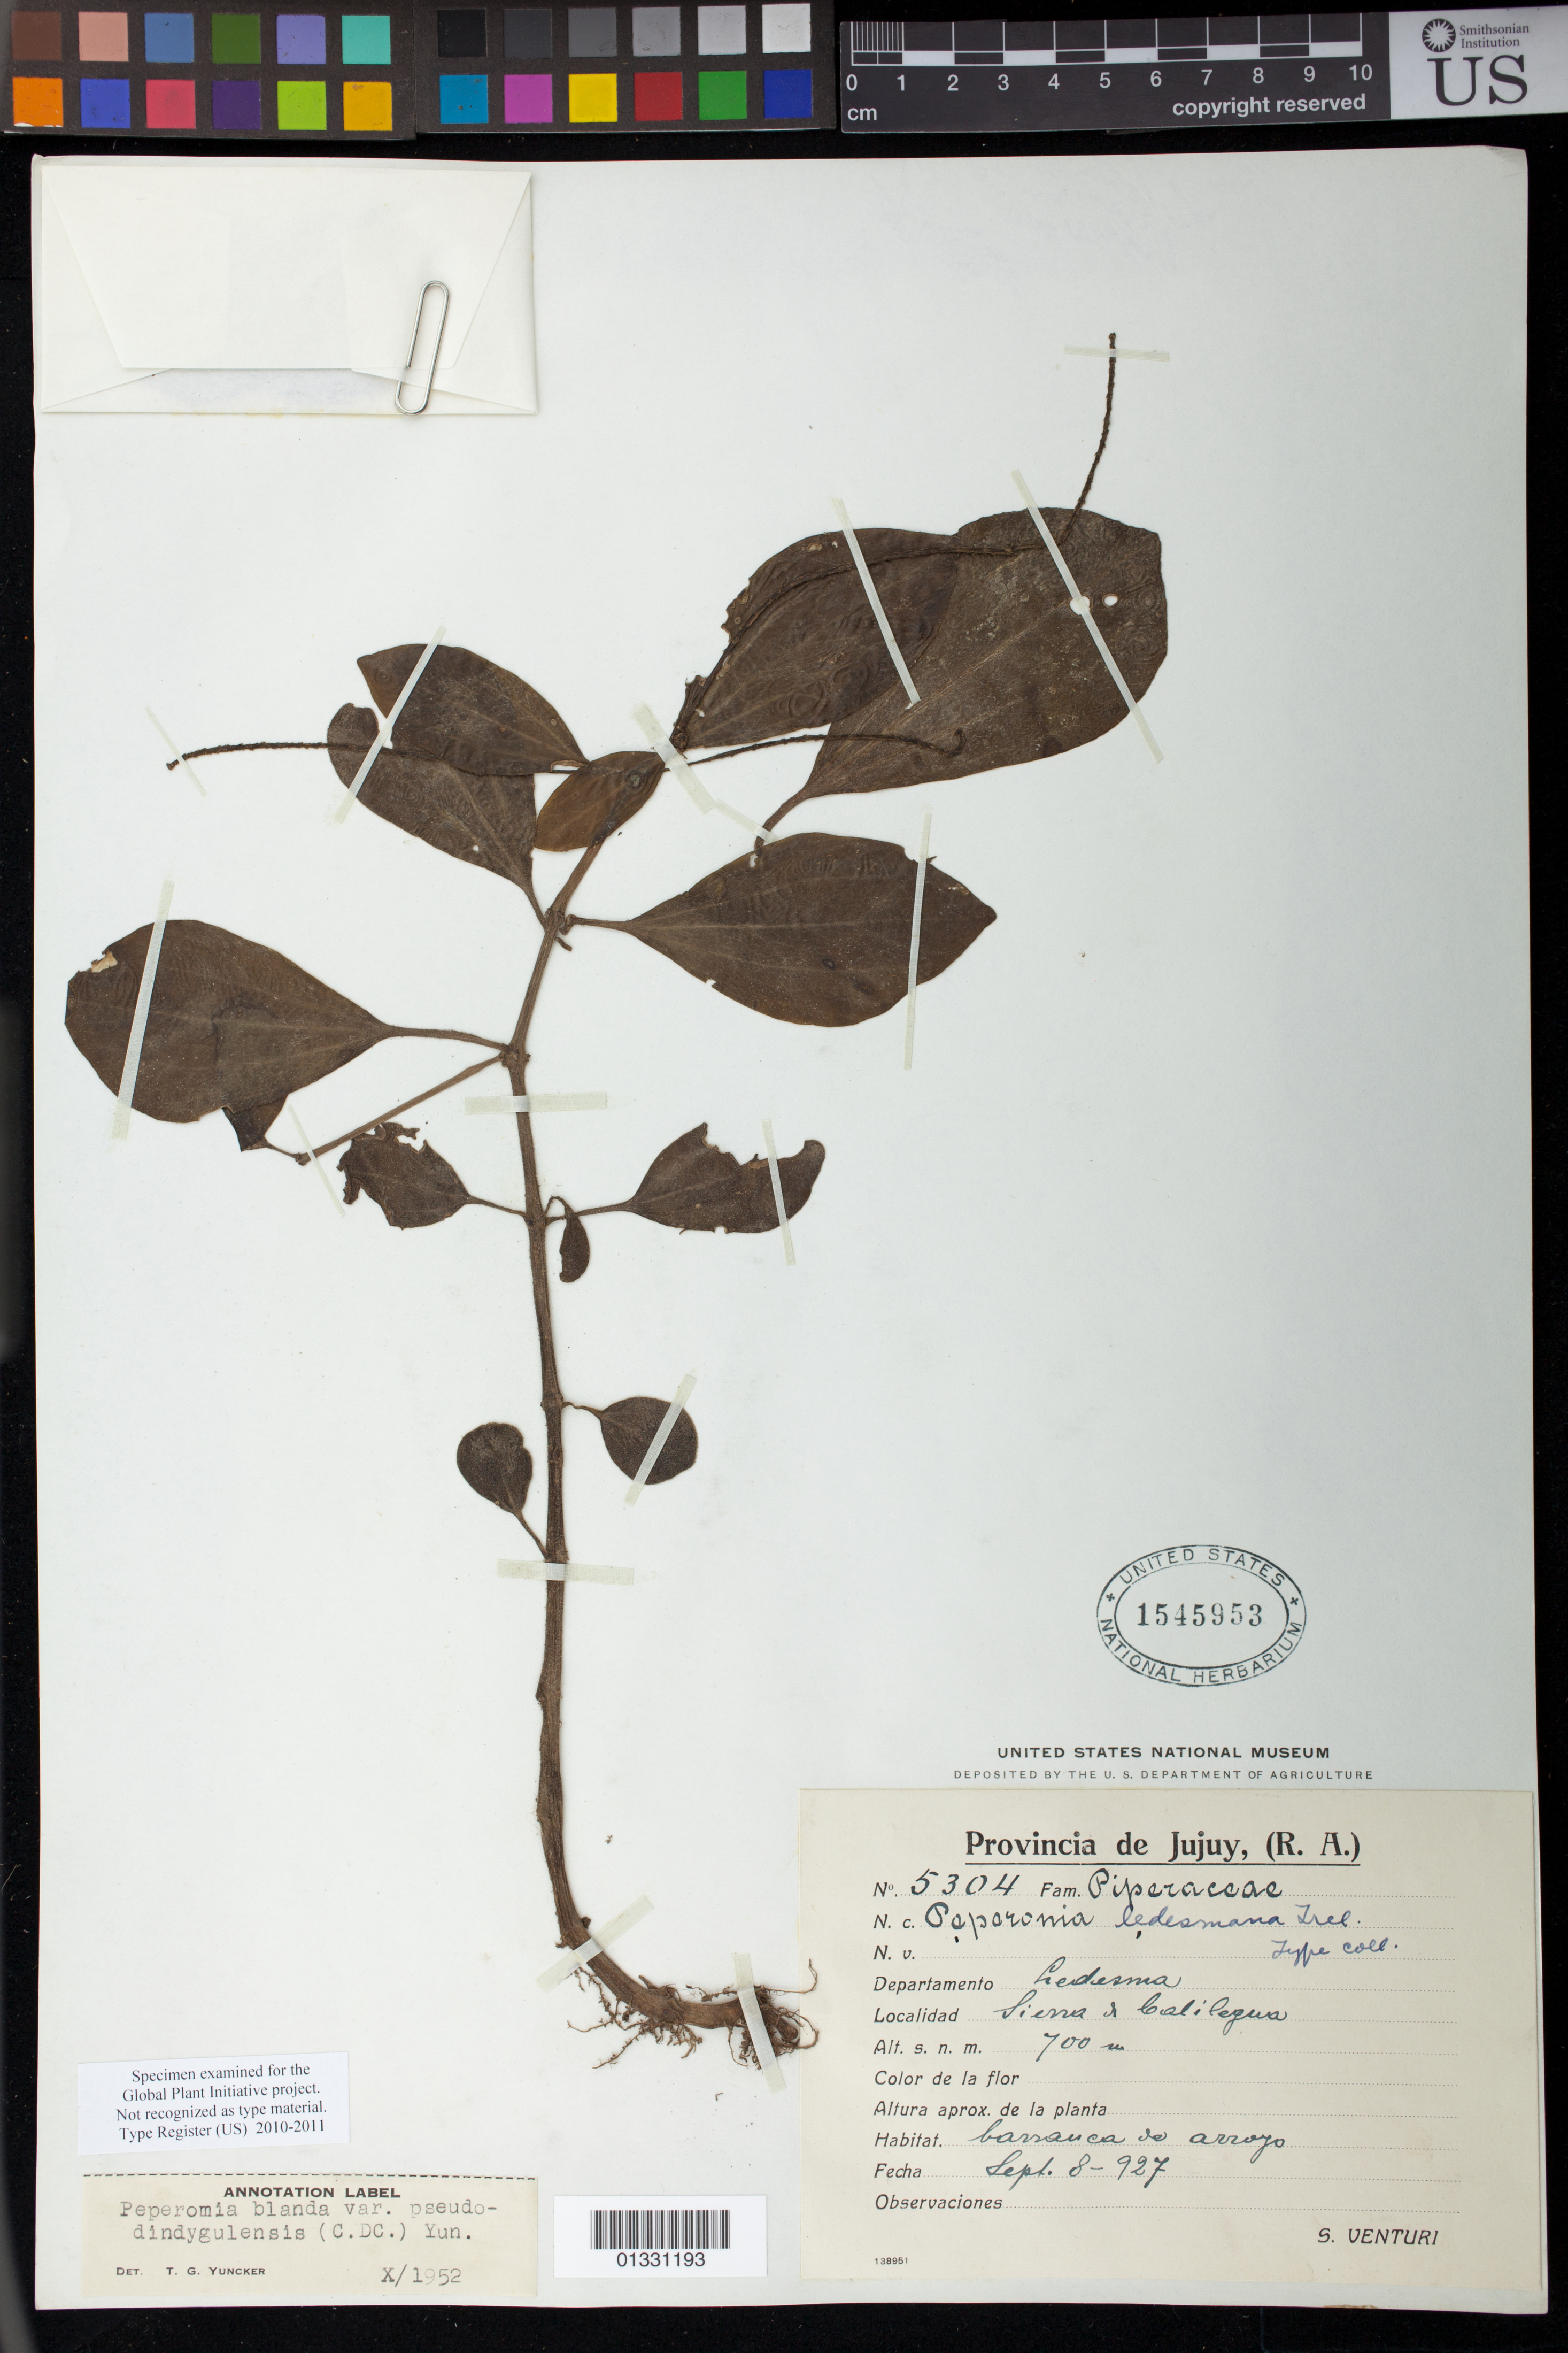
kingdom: Plantae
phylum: Tracheophyta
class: Magnoliopsida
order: Piperales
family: Piperaceae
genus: Peperomia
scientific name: Peperomia blanda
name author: (Jacq.) Kunth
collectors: S. Venturi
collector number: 5304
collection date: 1927-09-08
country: Argentina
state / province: Jujuy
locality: Sierra de Caligegua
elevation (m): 700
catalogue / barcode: US 1545953